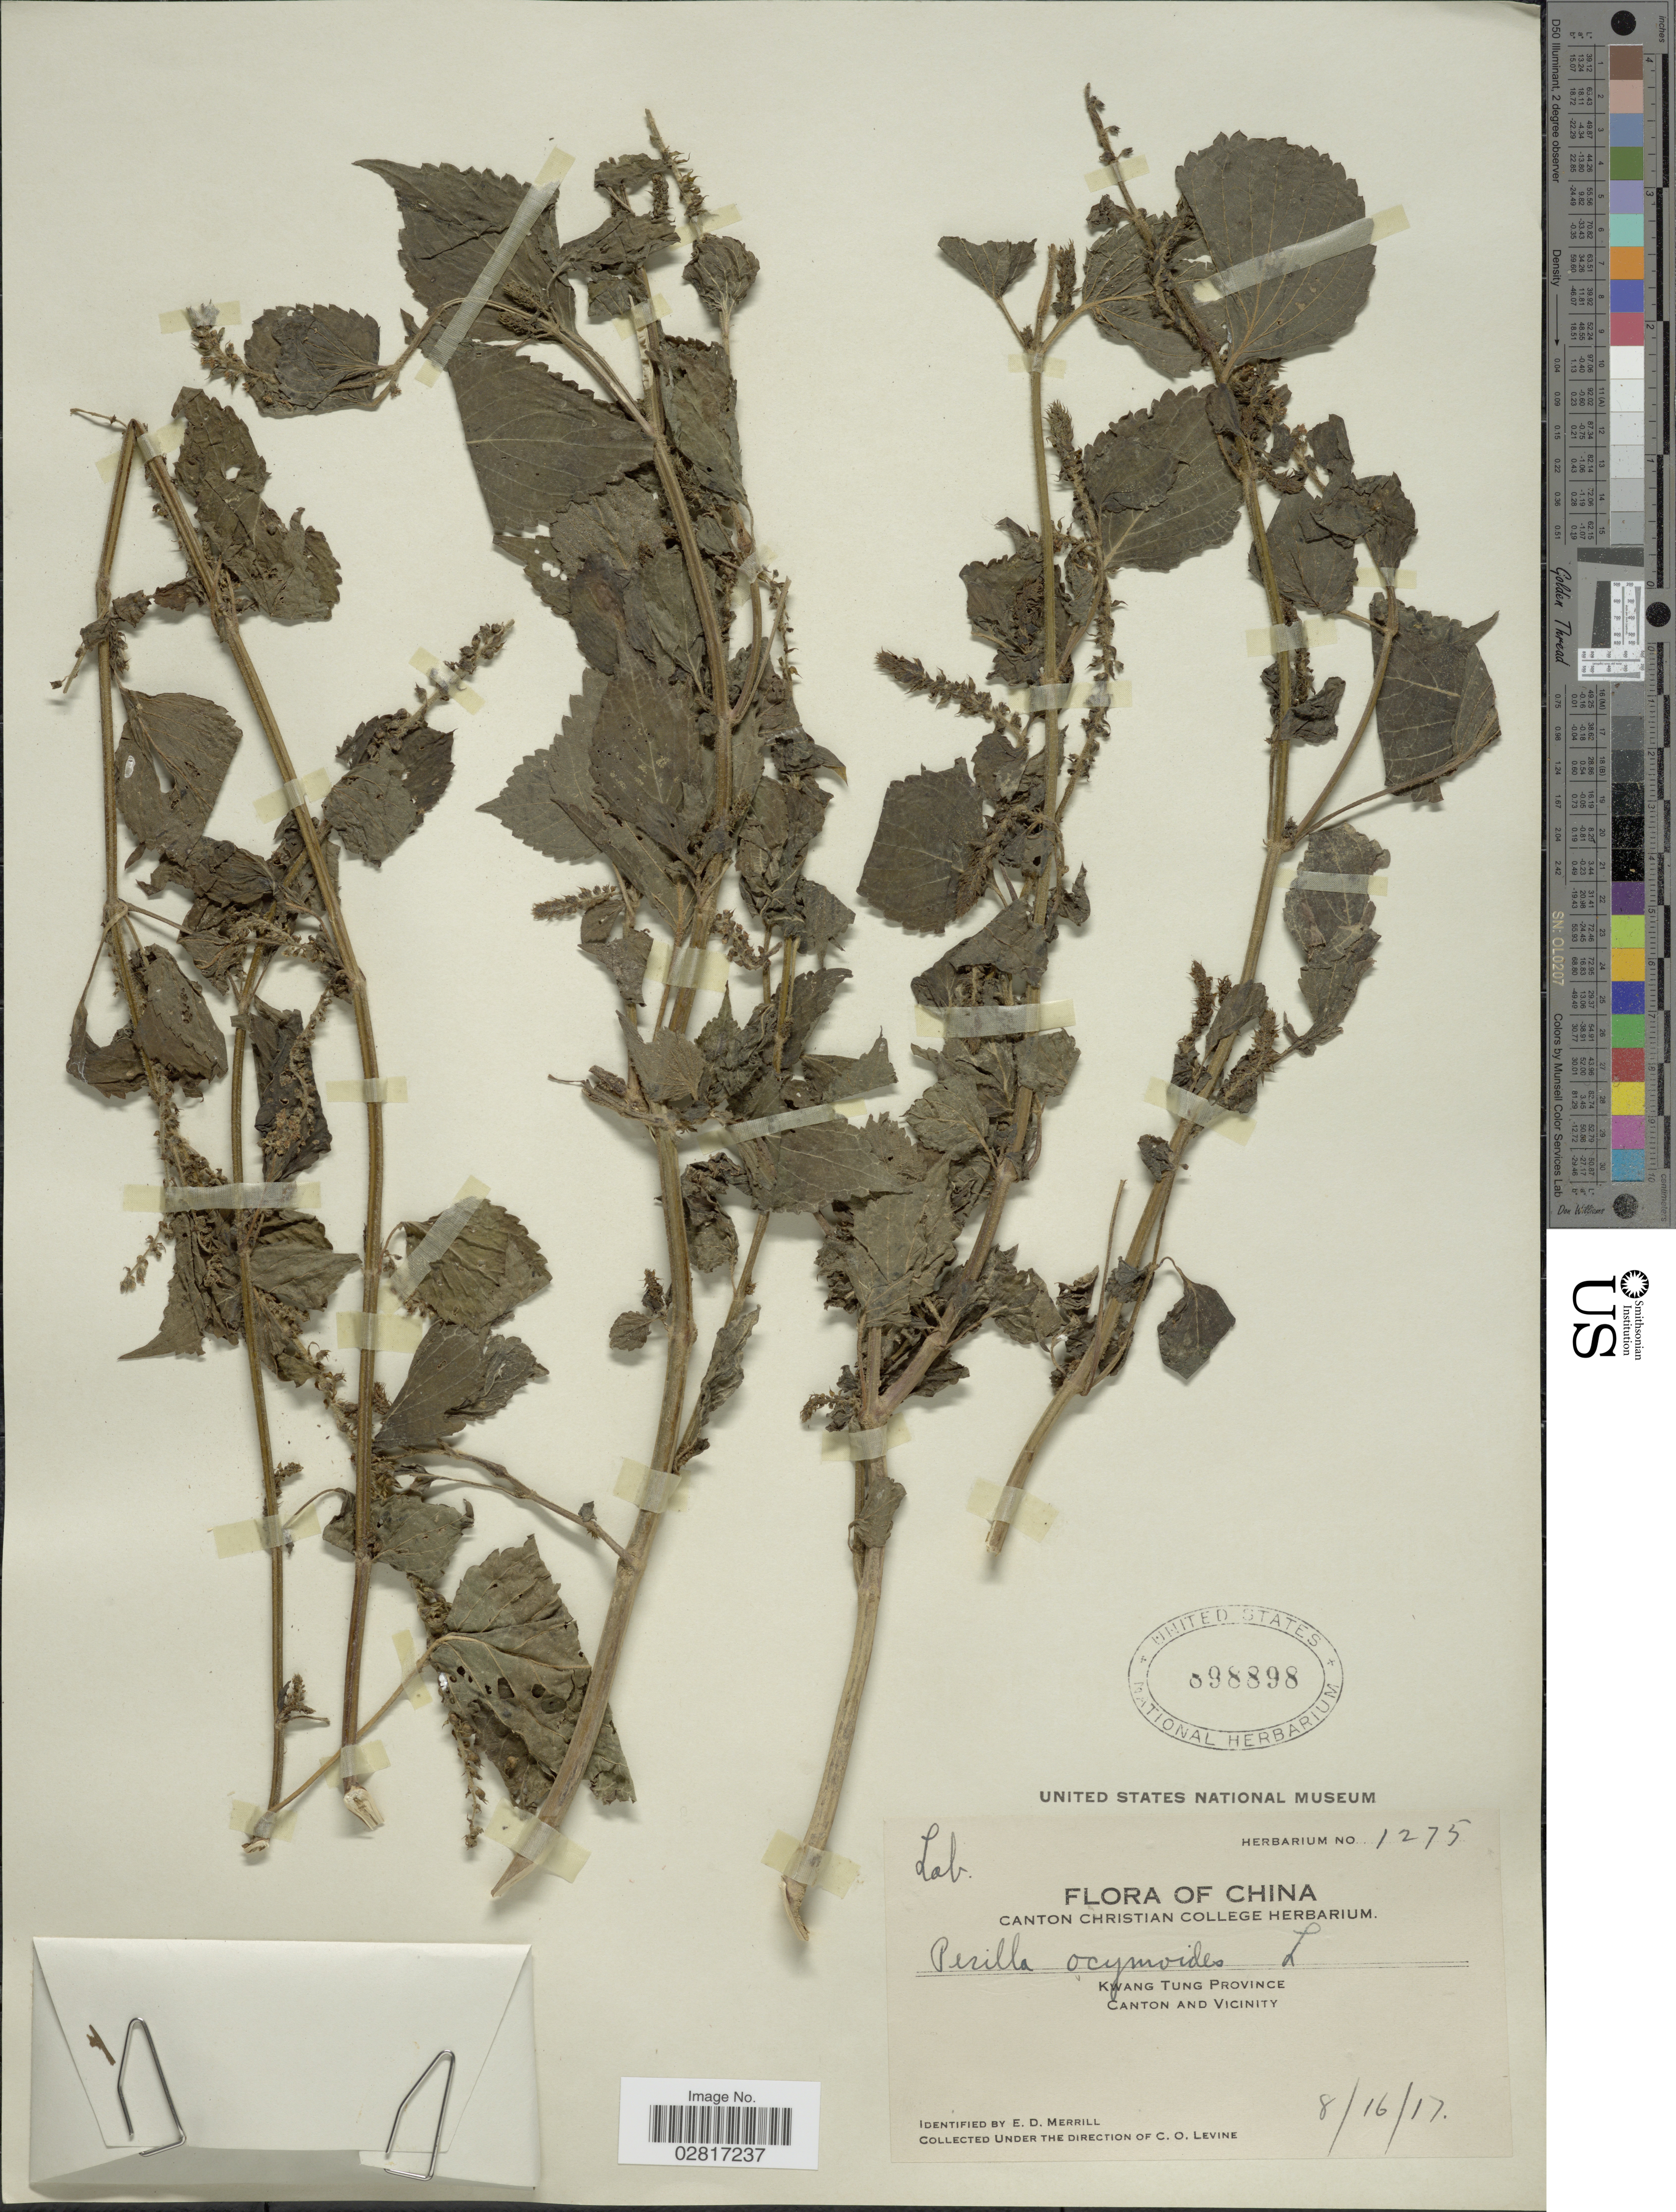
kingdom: Plantae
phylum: Tracheophyta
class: Magnoliopsida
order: Lamiales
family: Lamiaceae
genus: Perilla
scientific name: Perilla frutescens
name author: (L.) Britton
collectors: C. O. Levine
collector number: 1275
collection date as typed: Transcribed d/m/y: 16/8/17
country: China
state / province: Guangdong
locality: Kwang Tung Province, Canton and Vicinity.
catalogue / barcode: US 898898